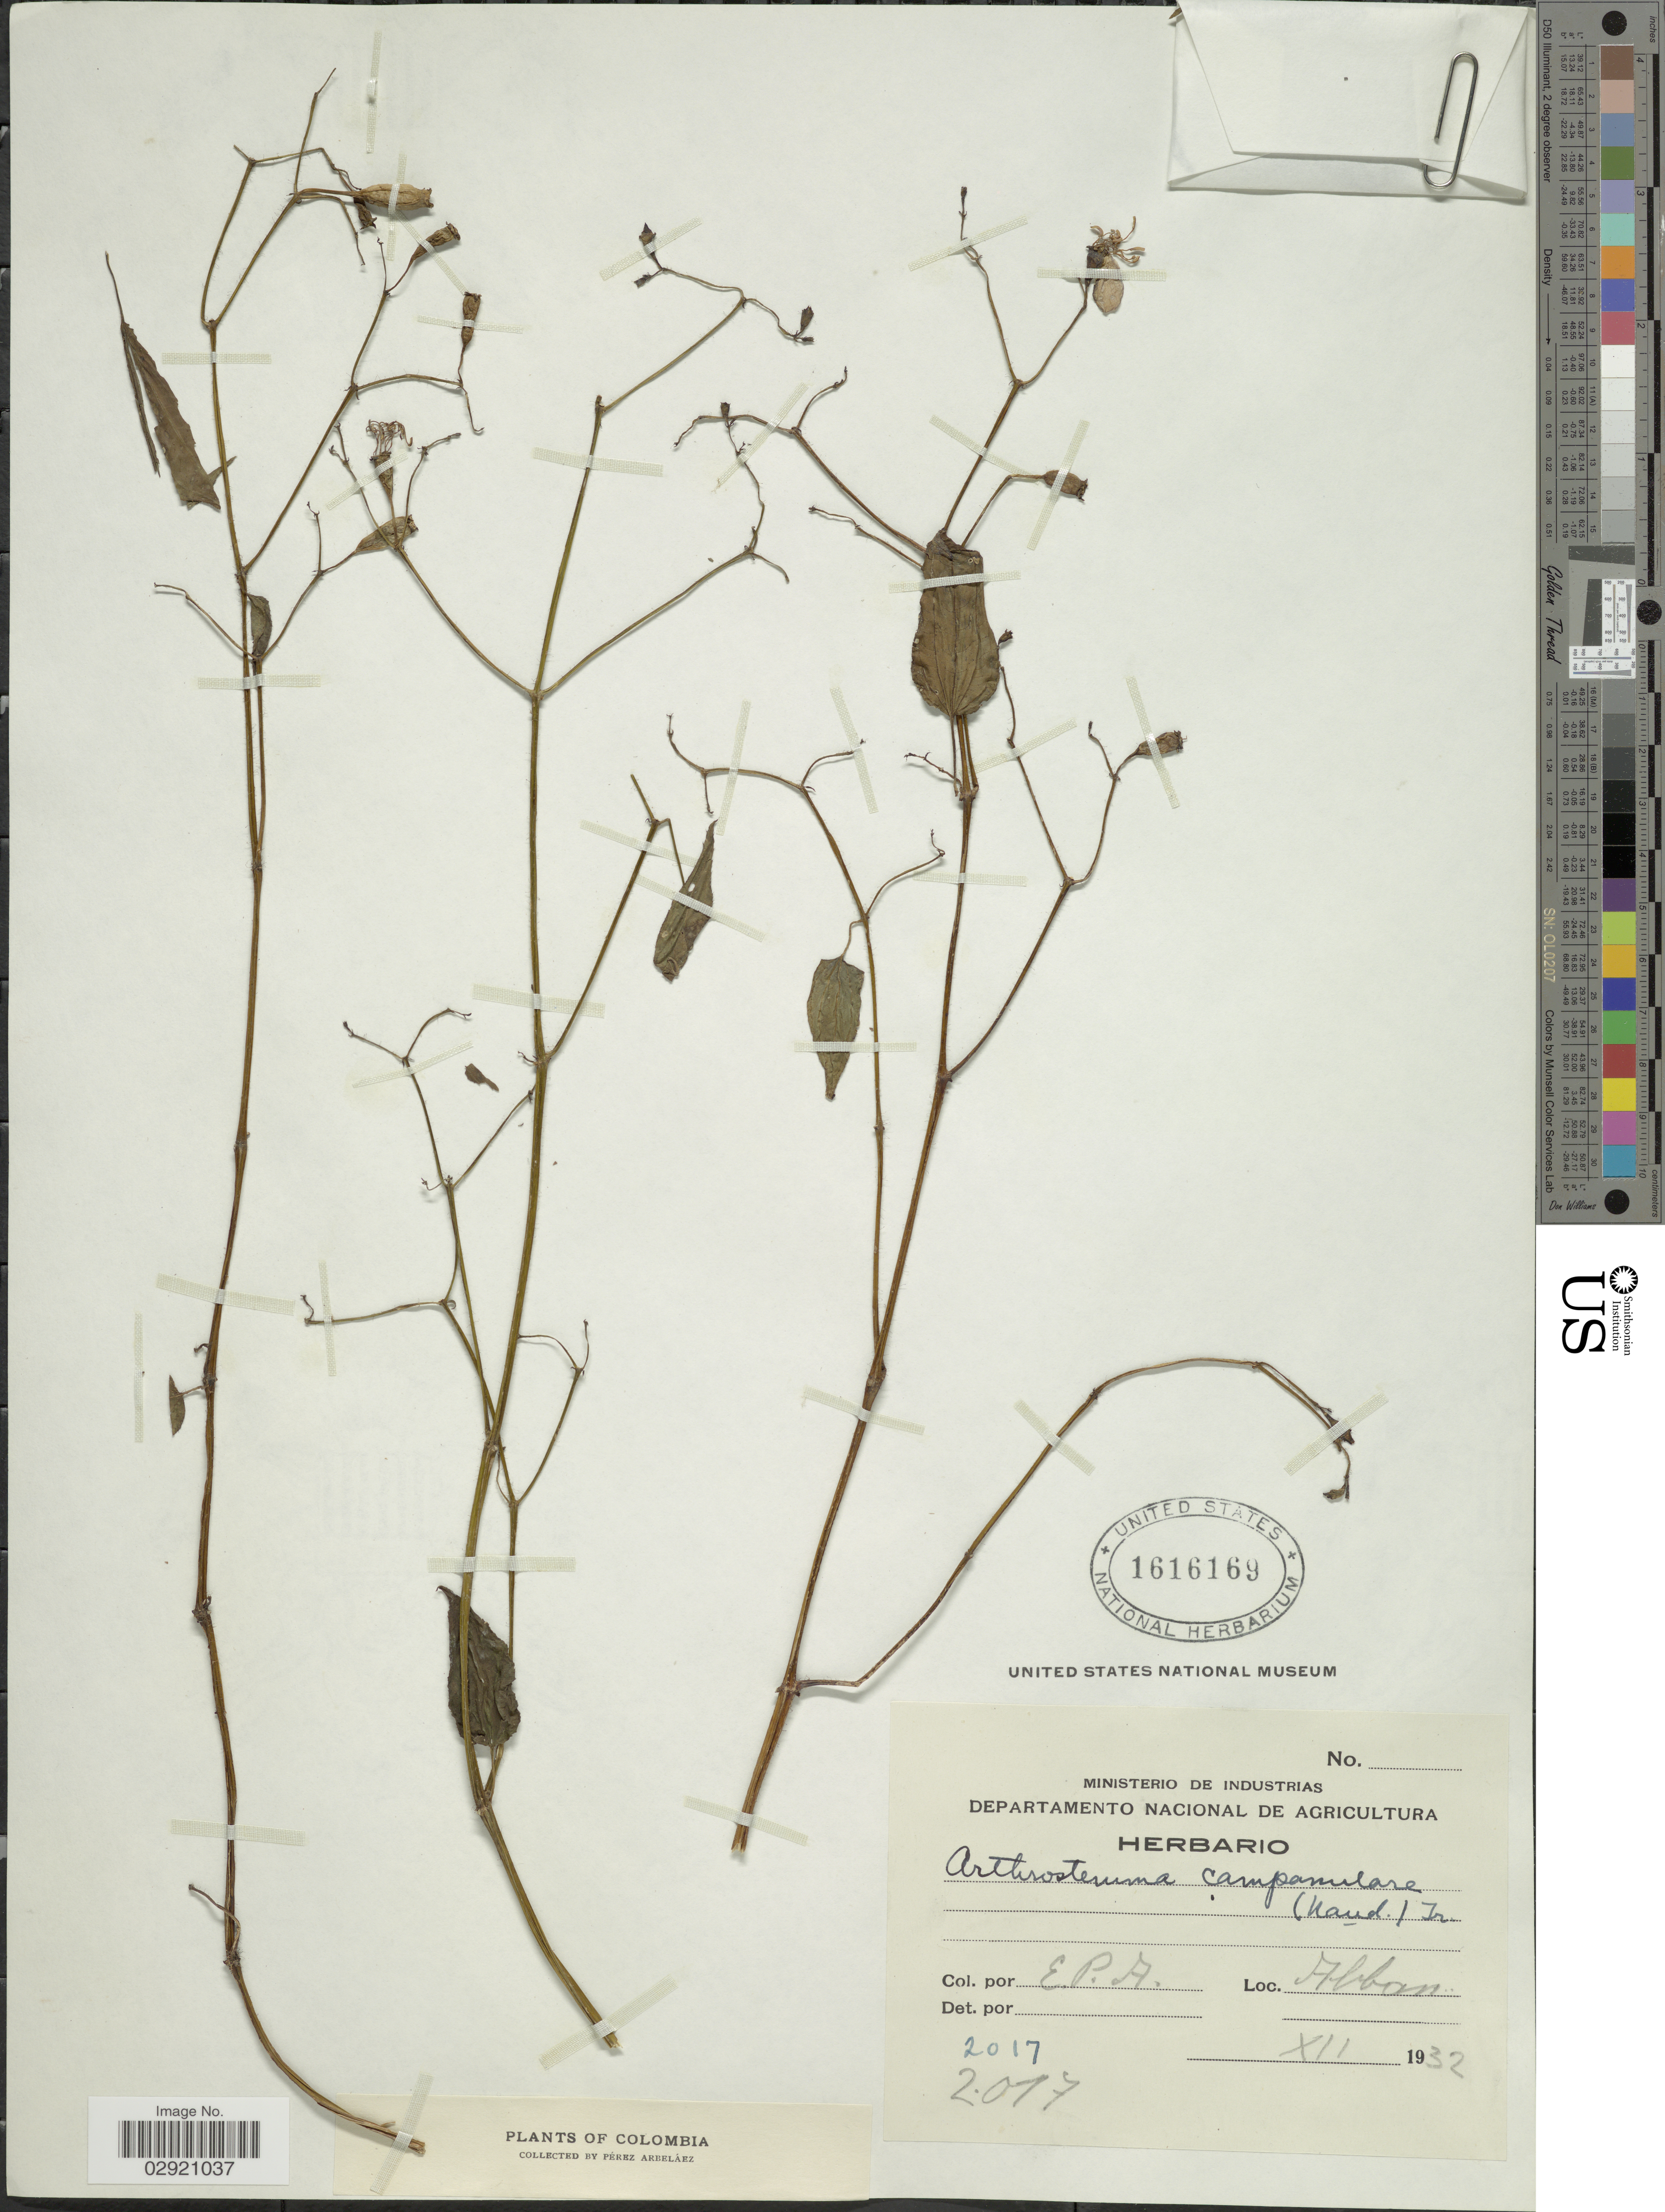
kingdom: Plantae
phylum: Tracheophyta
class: Magnoliopsida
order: Myrtales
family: Melastomataceae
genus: Arthrostemma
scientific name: Arthrostemma ciliatum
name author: Pav. ex D. Don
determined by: Strong, Mark T., (BOT), Smithsonian Institution - National Museum of Natural History (UNITED STATES)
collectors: E. Pérez Arbeláez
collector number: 2047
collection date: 1932-12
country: Colombia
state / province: Cundinamarca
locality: Alban.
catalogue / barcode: US 1616169